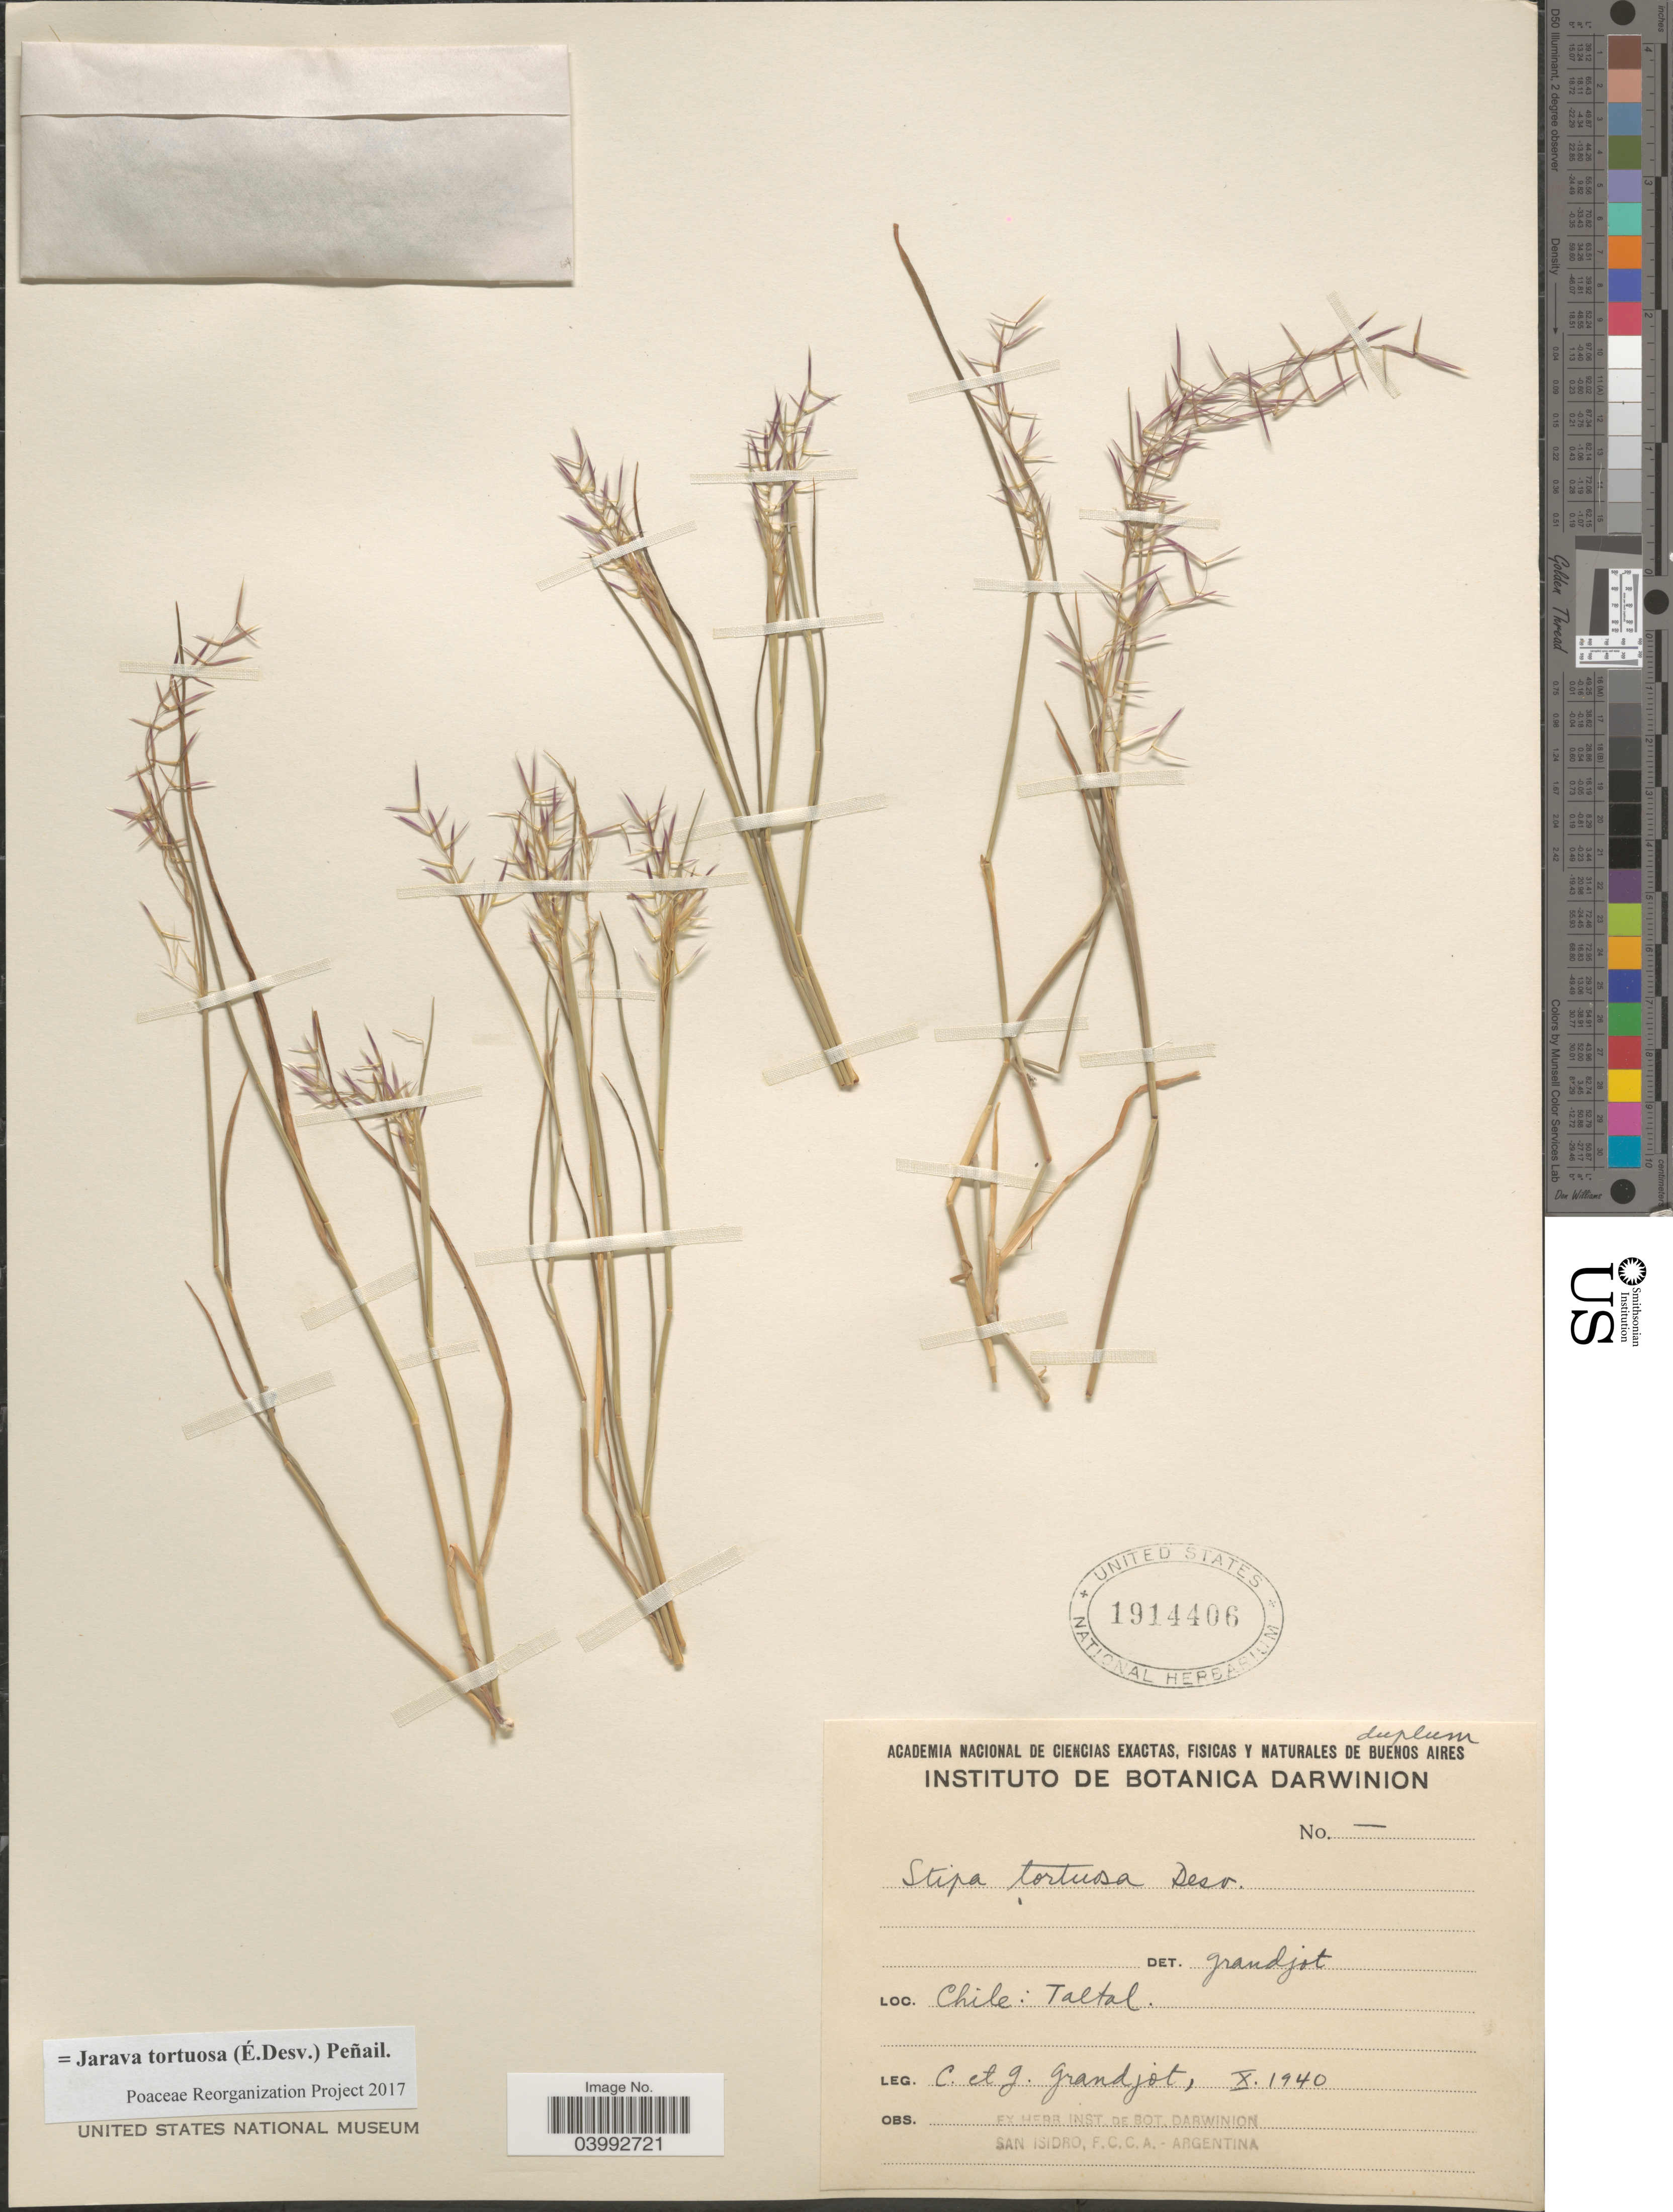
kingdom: Plantae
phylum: Tracheophyta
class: Liliopsida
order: Poales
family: Poaceae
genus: Jarava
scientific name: Jarava tortuosa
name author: (É. Desv.) Peñail.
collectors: C. Grandjot & G. von Grandjot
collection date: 1940-10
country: Chile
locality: Taltal.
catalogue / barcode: US 1914406